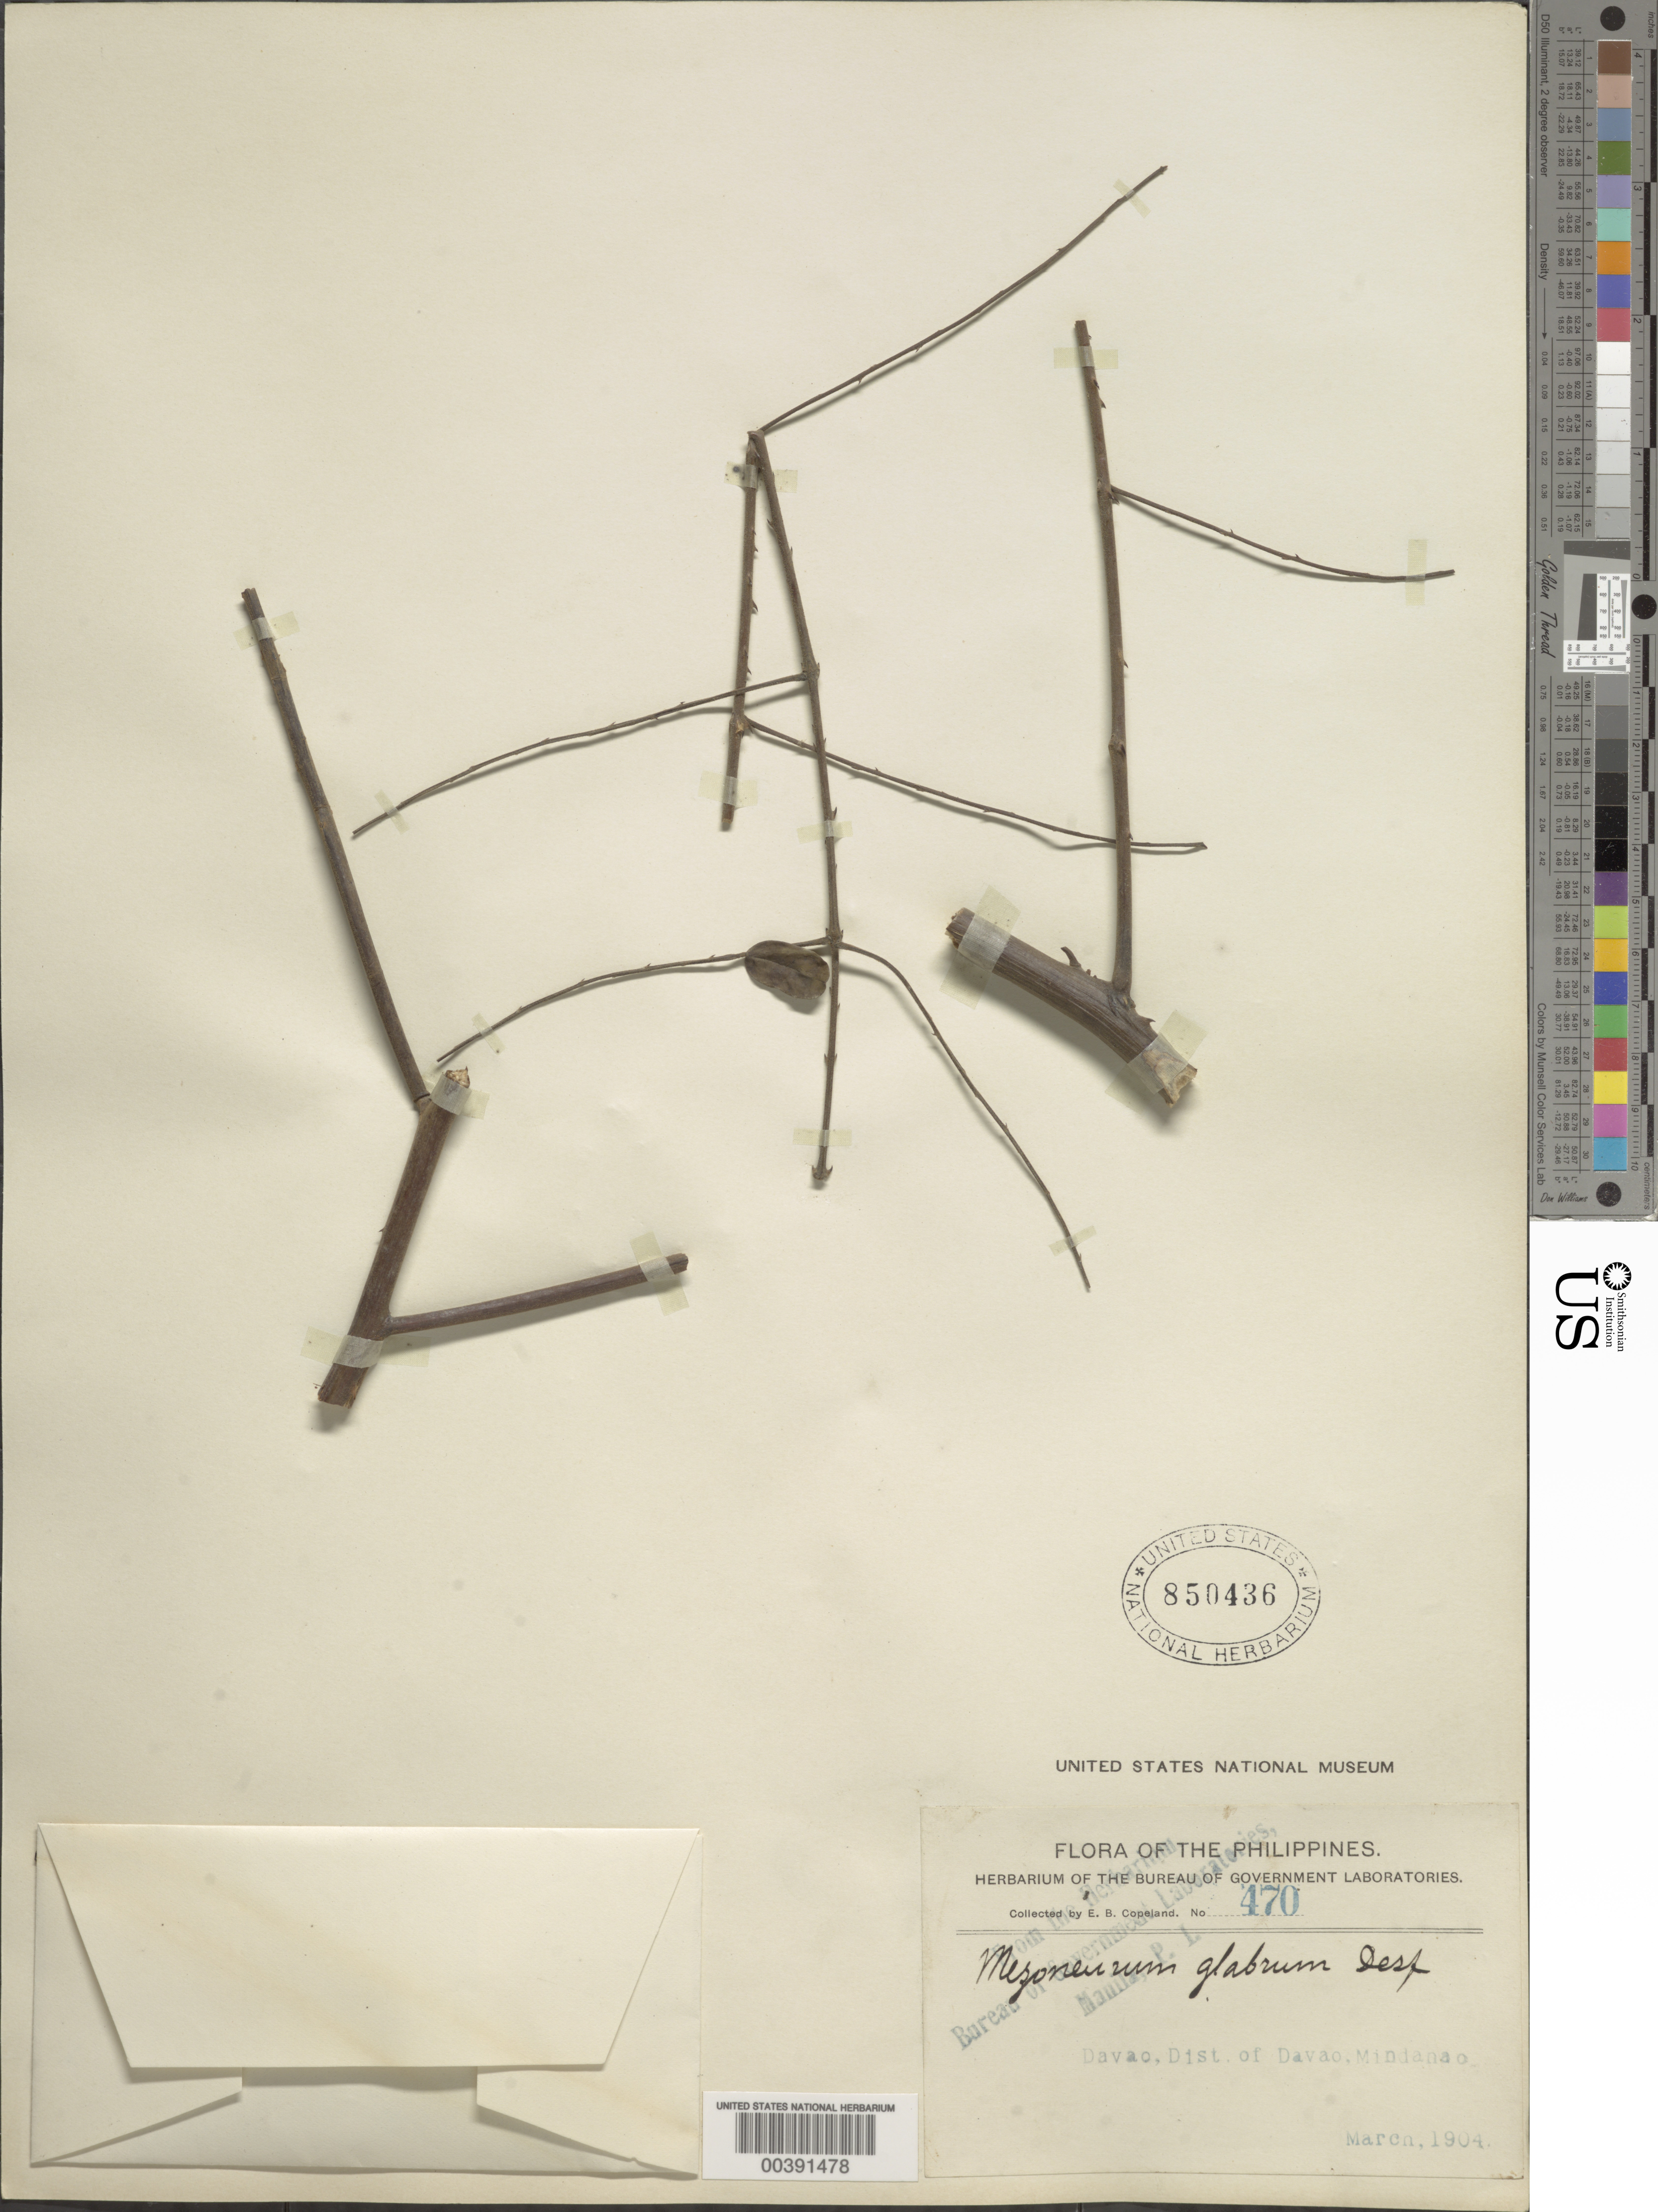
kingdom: Plantae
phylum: Tracheophyta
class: Magnoliopsida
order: Fabales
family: Fabaceae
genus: Mezoneuron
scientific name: Mezoneuron latisiliquum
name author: (Cav.) Merr.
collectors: E. B. Copeland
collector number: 470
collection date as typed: Mar 1904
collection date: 1904-03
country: Philippines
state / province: Davao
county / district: Davao del Norte / Davao del Sur / Davao Oriental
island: Mindanao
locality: Dist. of Davao, Davao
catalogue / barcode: US 850436